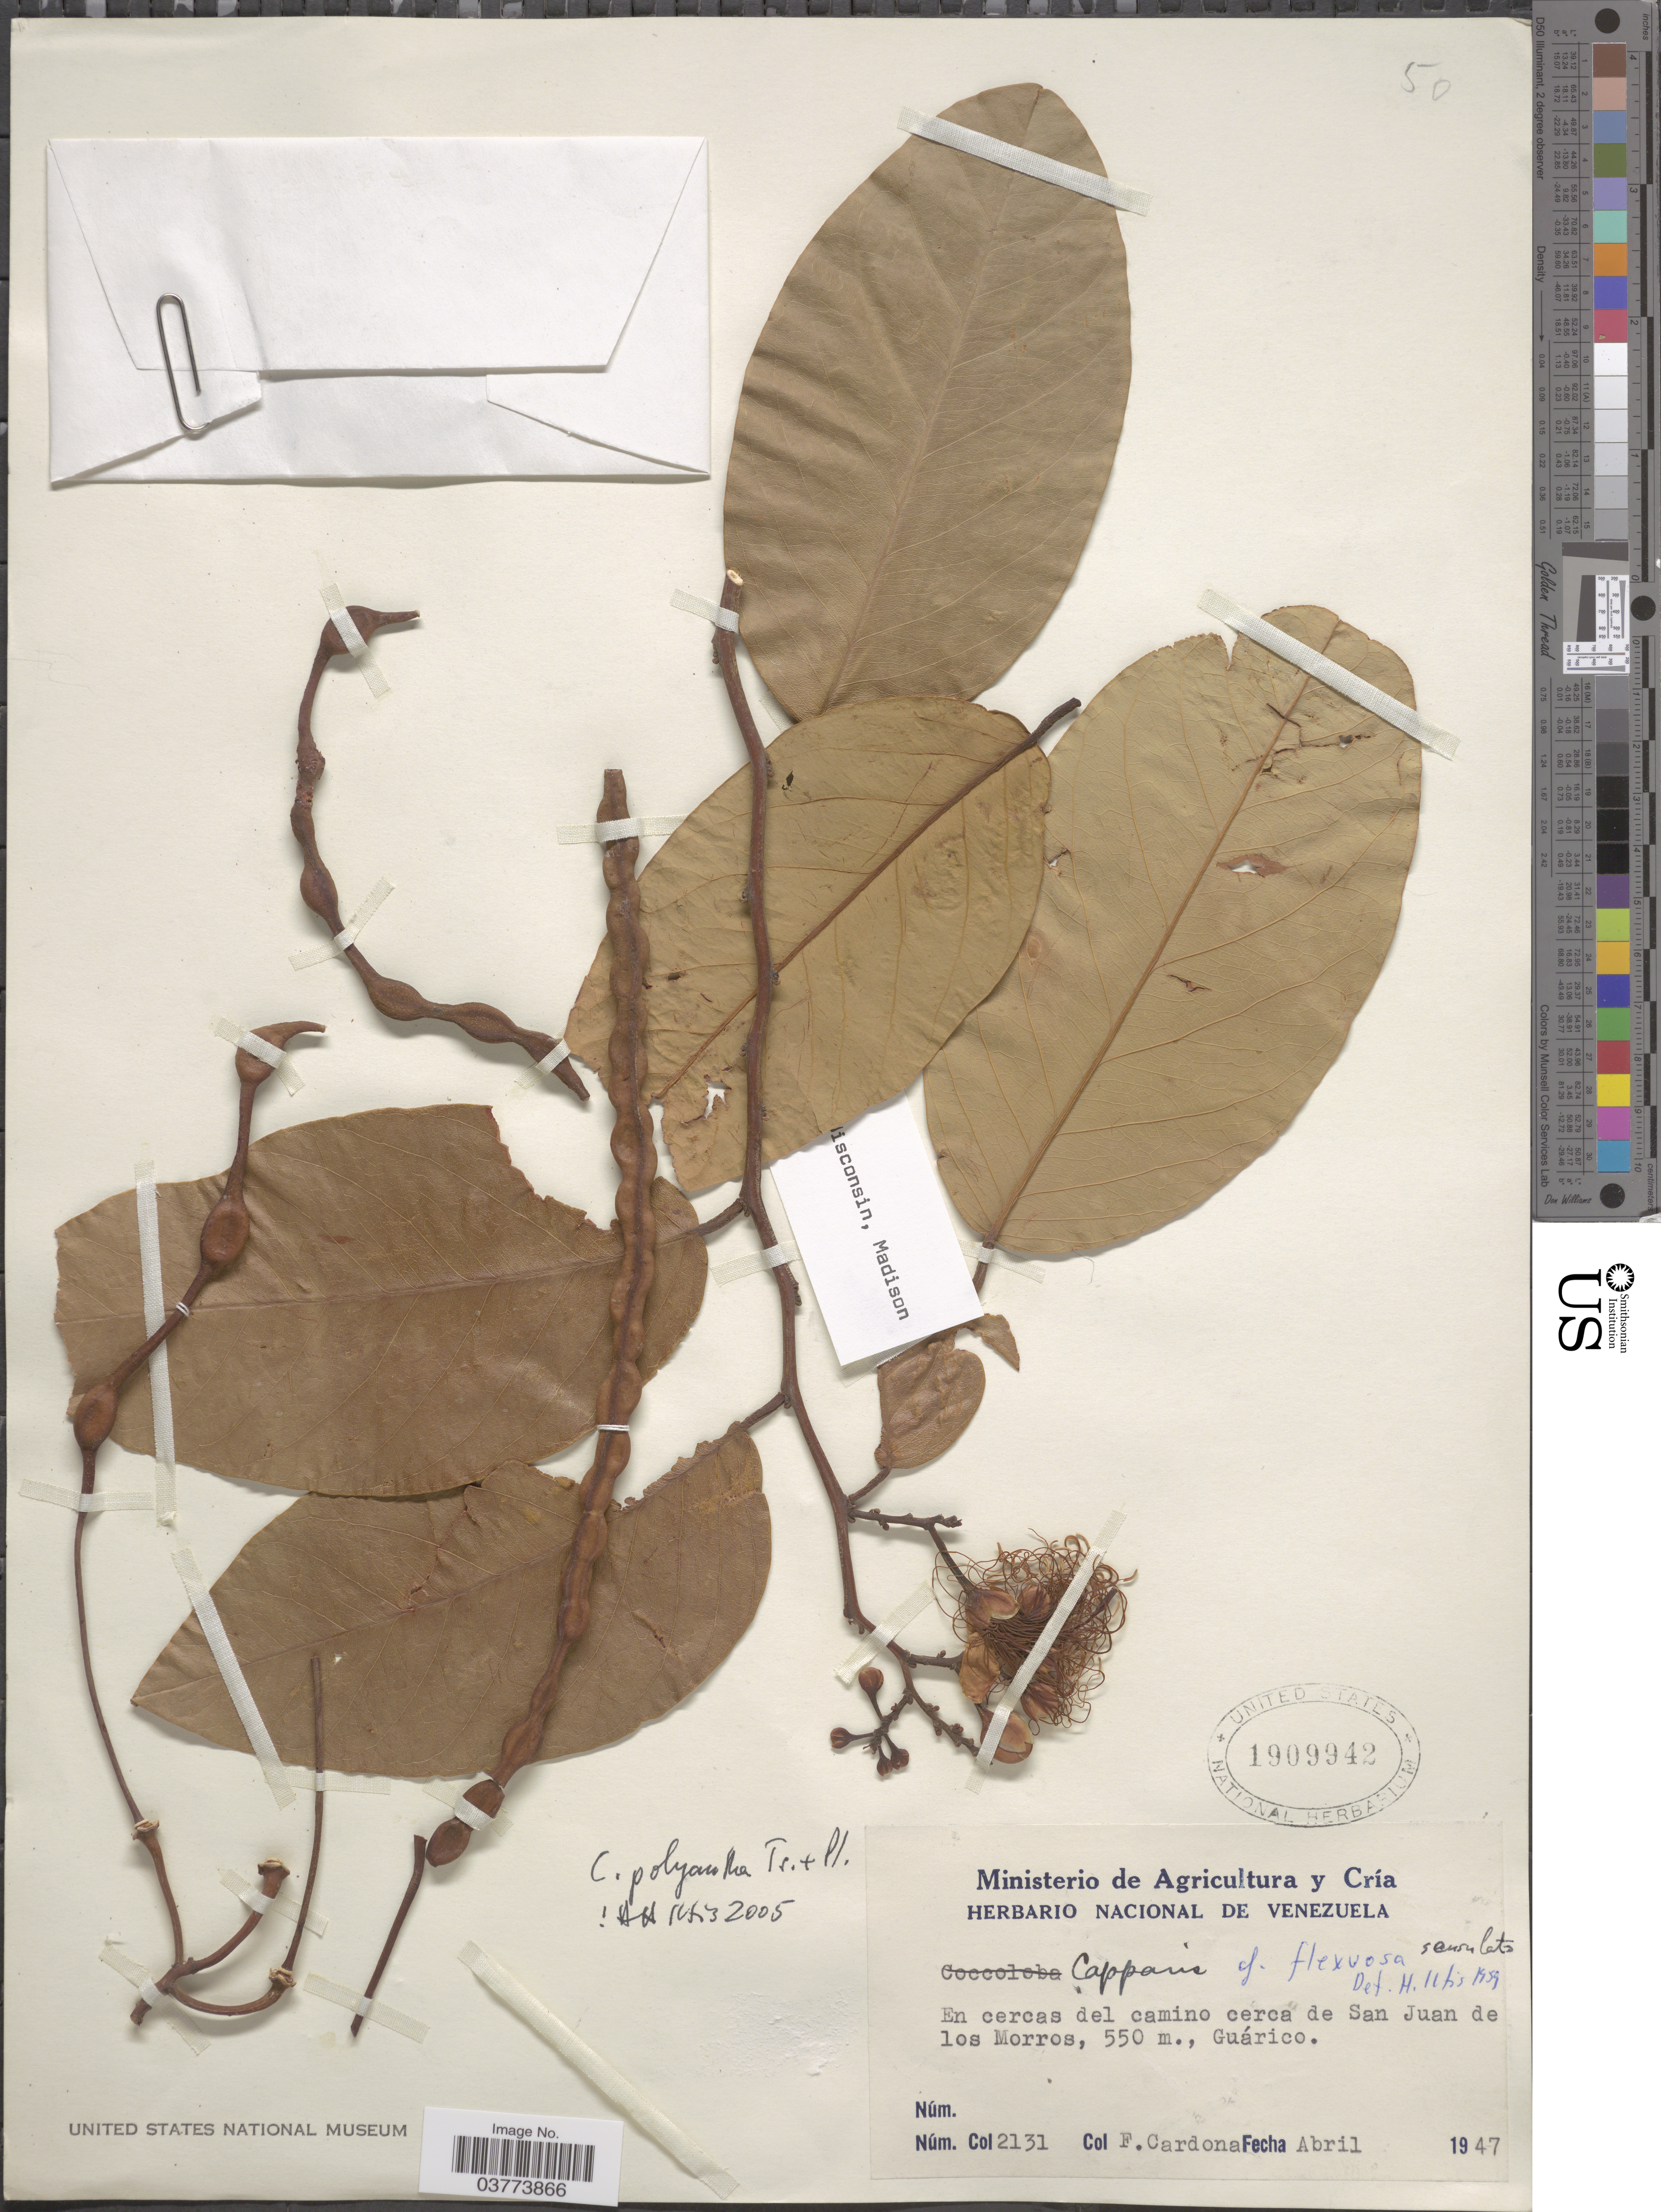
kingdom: Plantae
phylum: Tracheophyta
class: Magnoliopsida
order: Brassicales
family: Capparaceae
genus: Cynophalla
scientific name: Cynophalla flexuosa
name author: (L.) J. Presl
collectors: F. Cardona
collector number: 2131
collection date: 1947-04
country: Venezuela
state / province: Guarico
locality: En cercas del camino cerca de San Juan de los Morros.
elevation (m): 550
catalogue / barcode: US 1909942